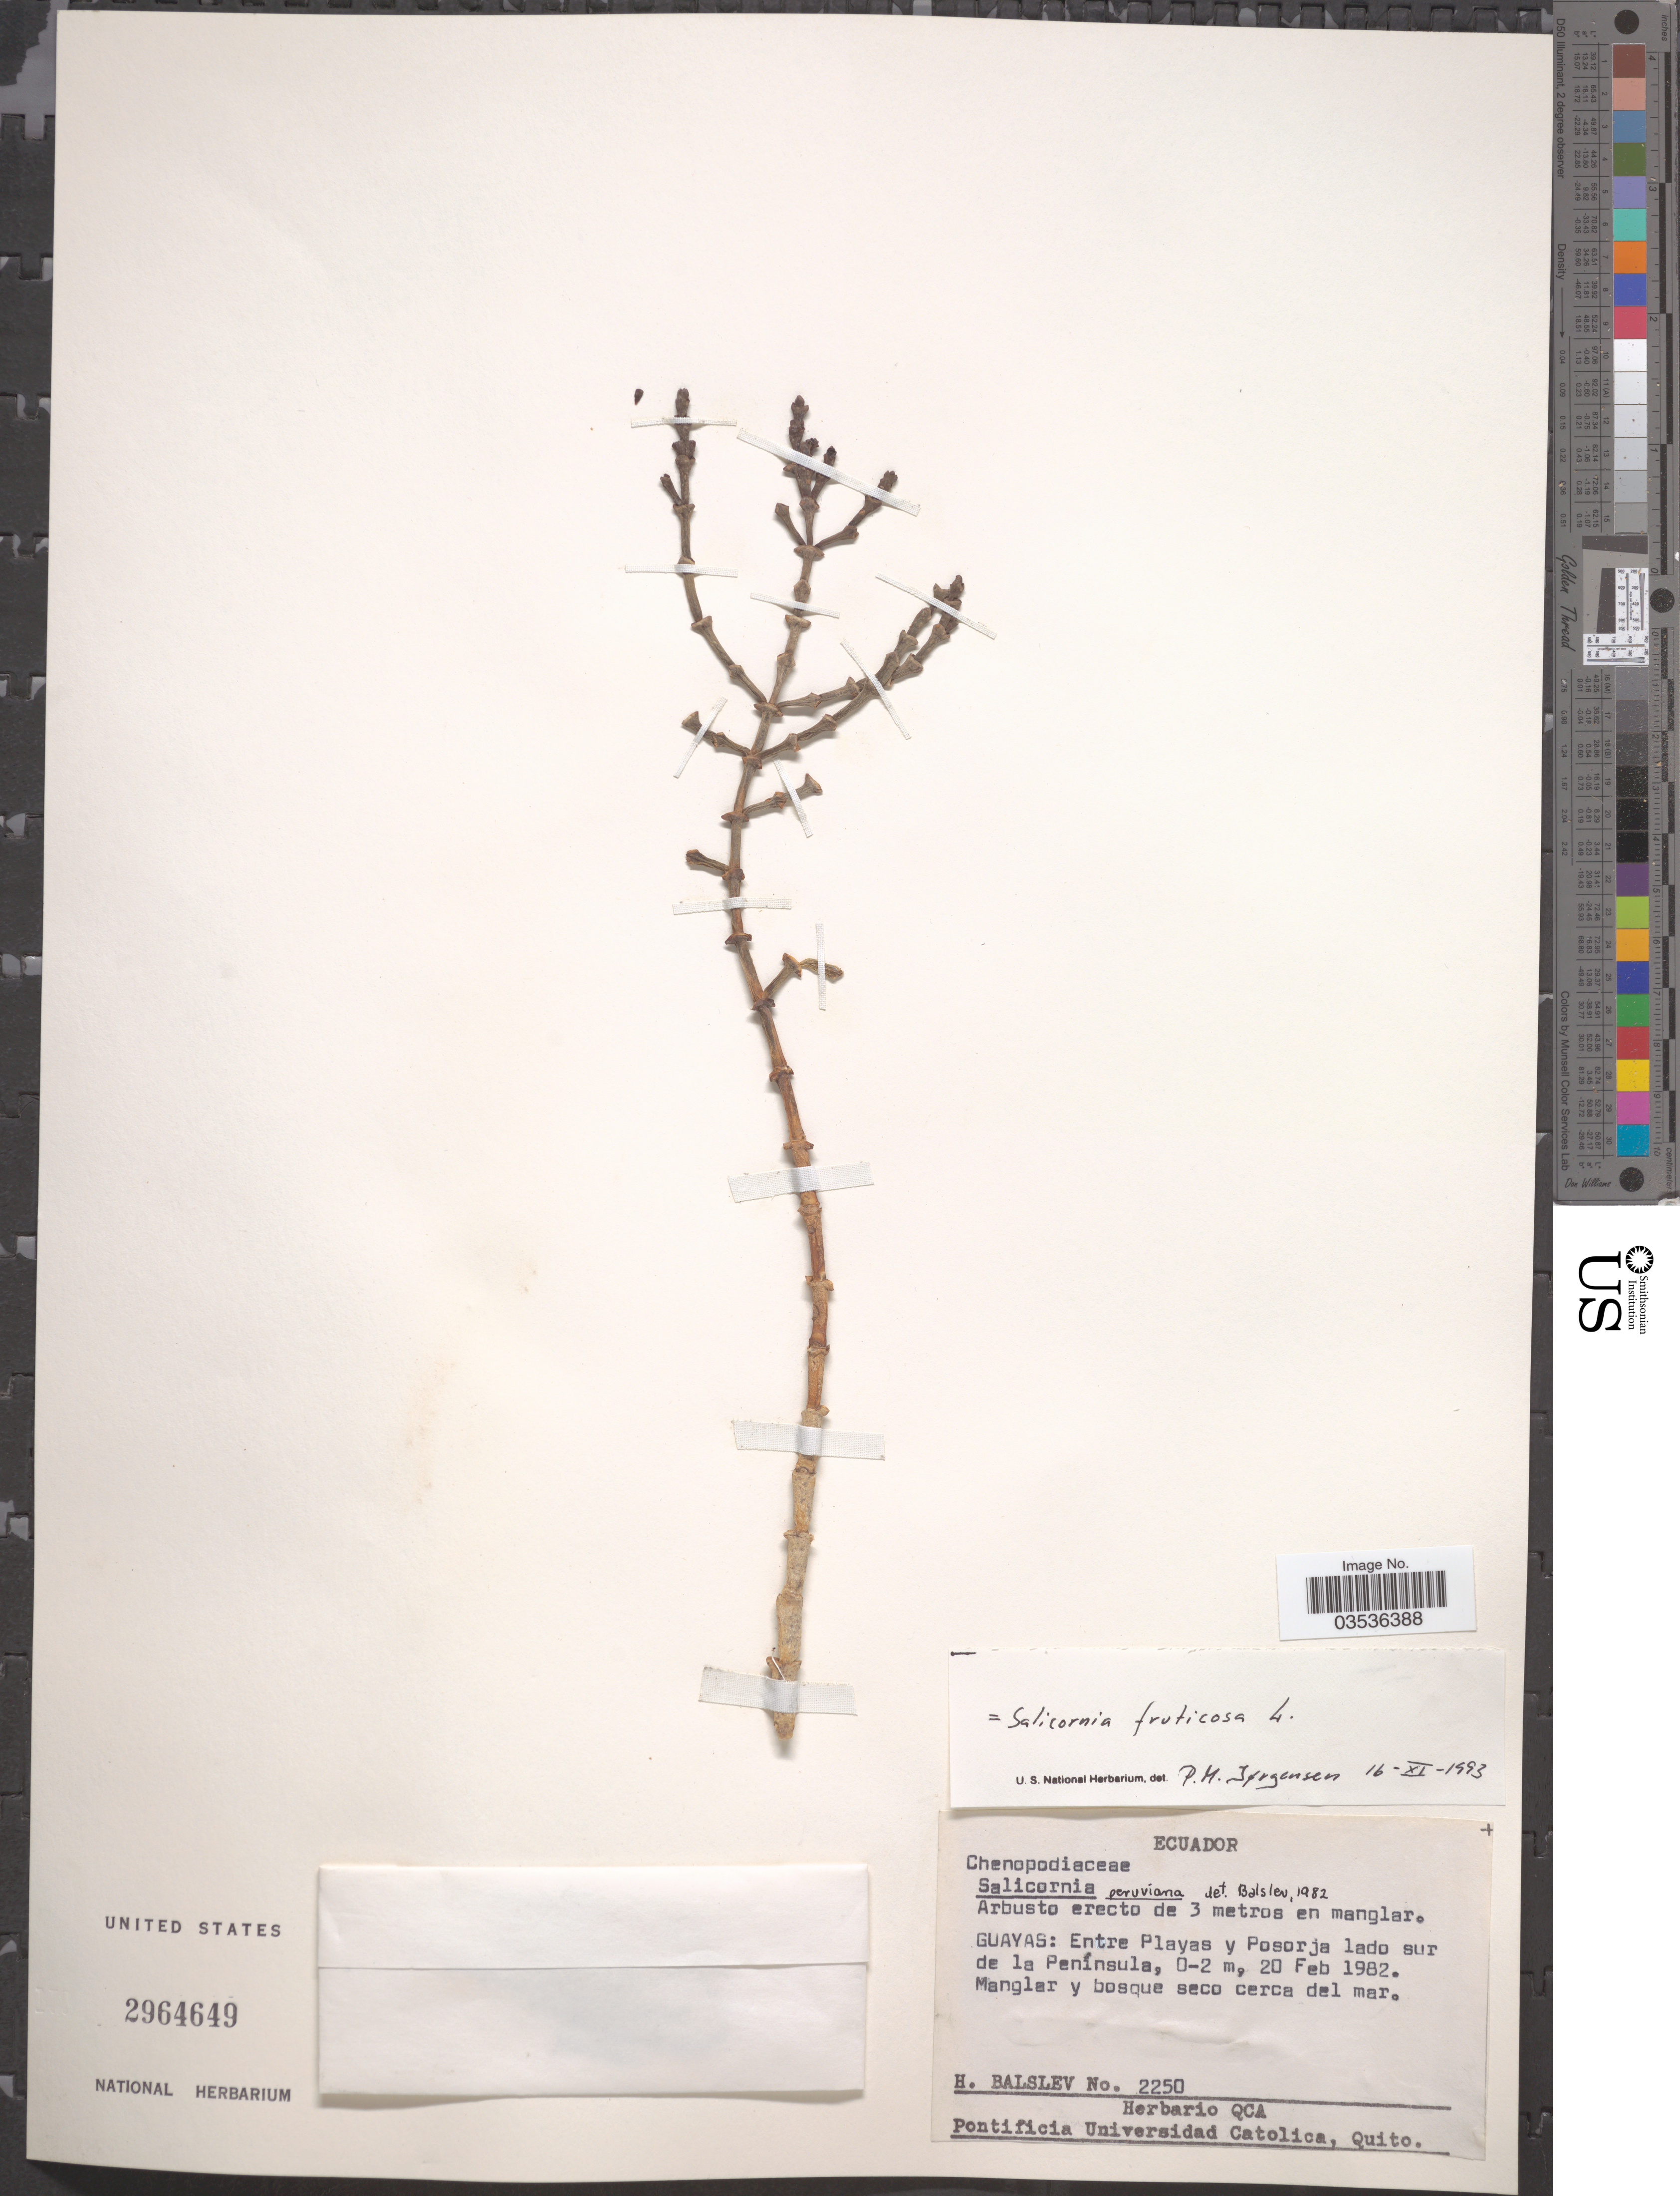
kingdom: Plantae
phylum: Tracheophyta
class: Magnoliopsida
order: Caryophyllales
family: Amaranthaceae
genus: Salicornia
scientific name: Salicornia fruticosa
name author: (L.) L.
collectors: H. Balslev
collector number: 2250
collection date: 1982-02-20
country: Ecuador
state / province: Guayas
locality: Playas y Posorja lado sur de la Península. Manglar y nosque seco cerca del mar.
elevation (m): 0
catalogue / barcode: US 2964649